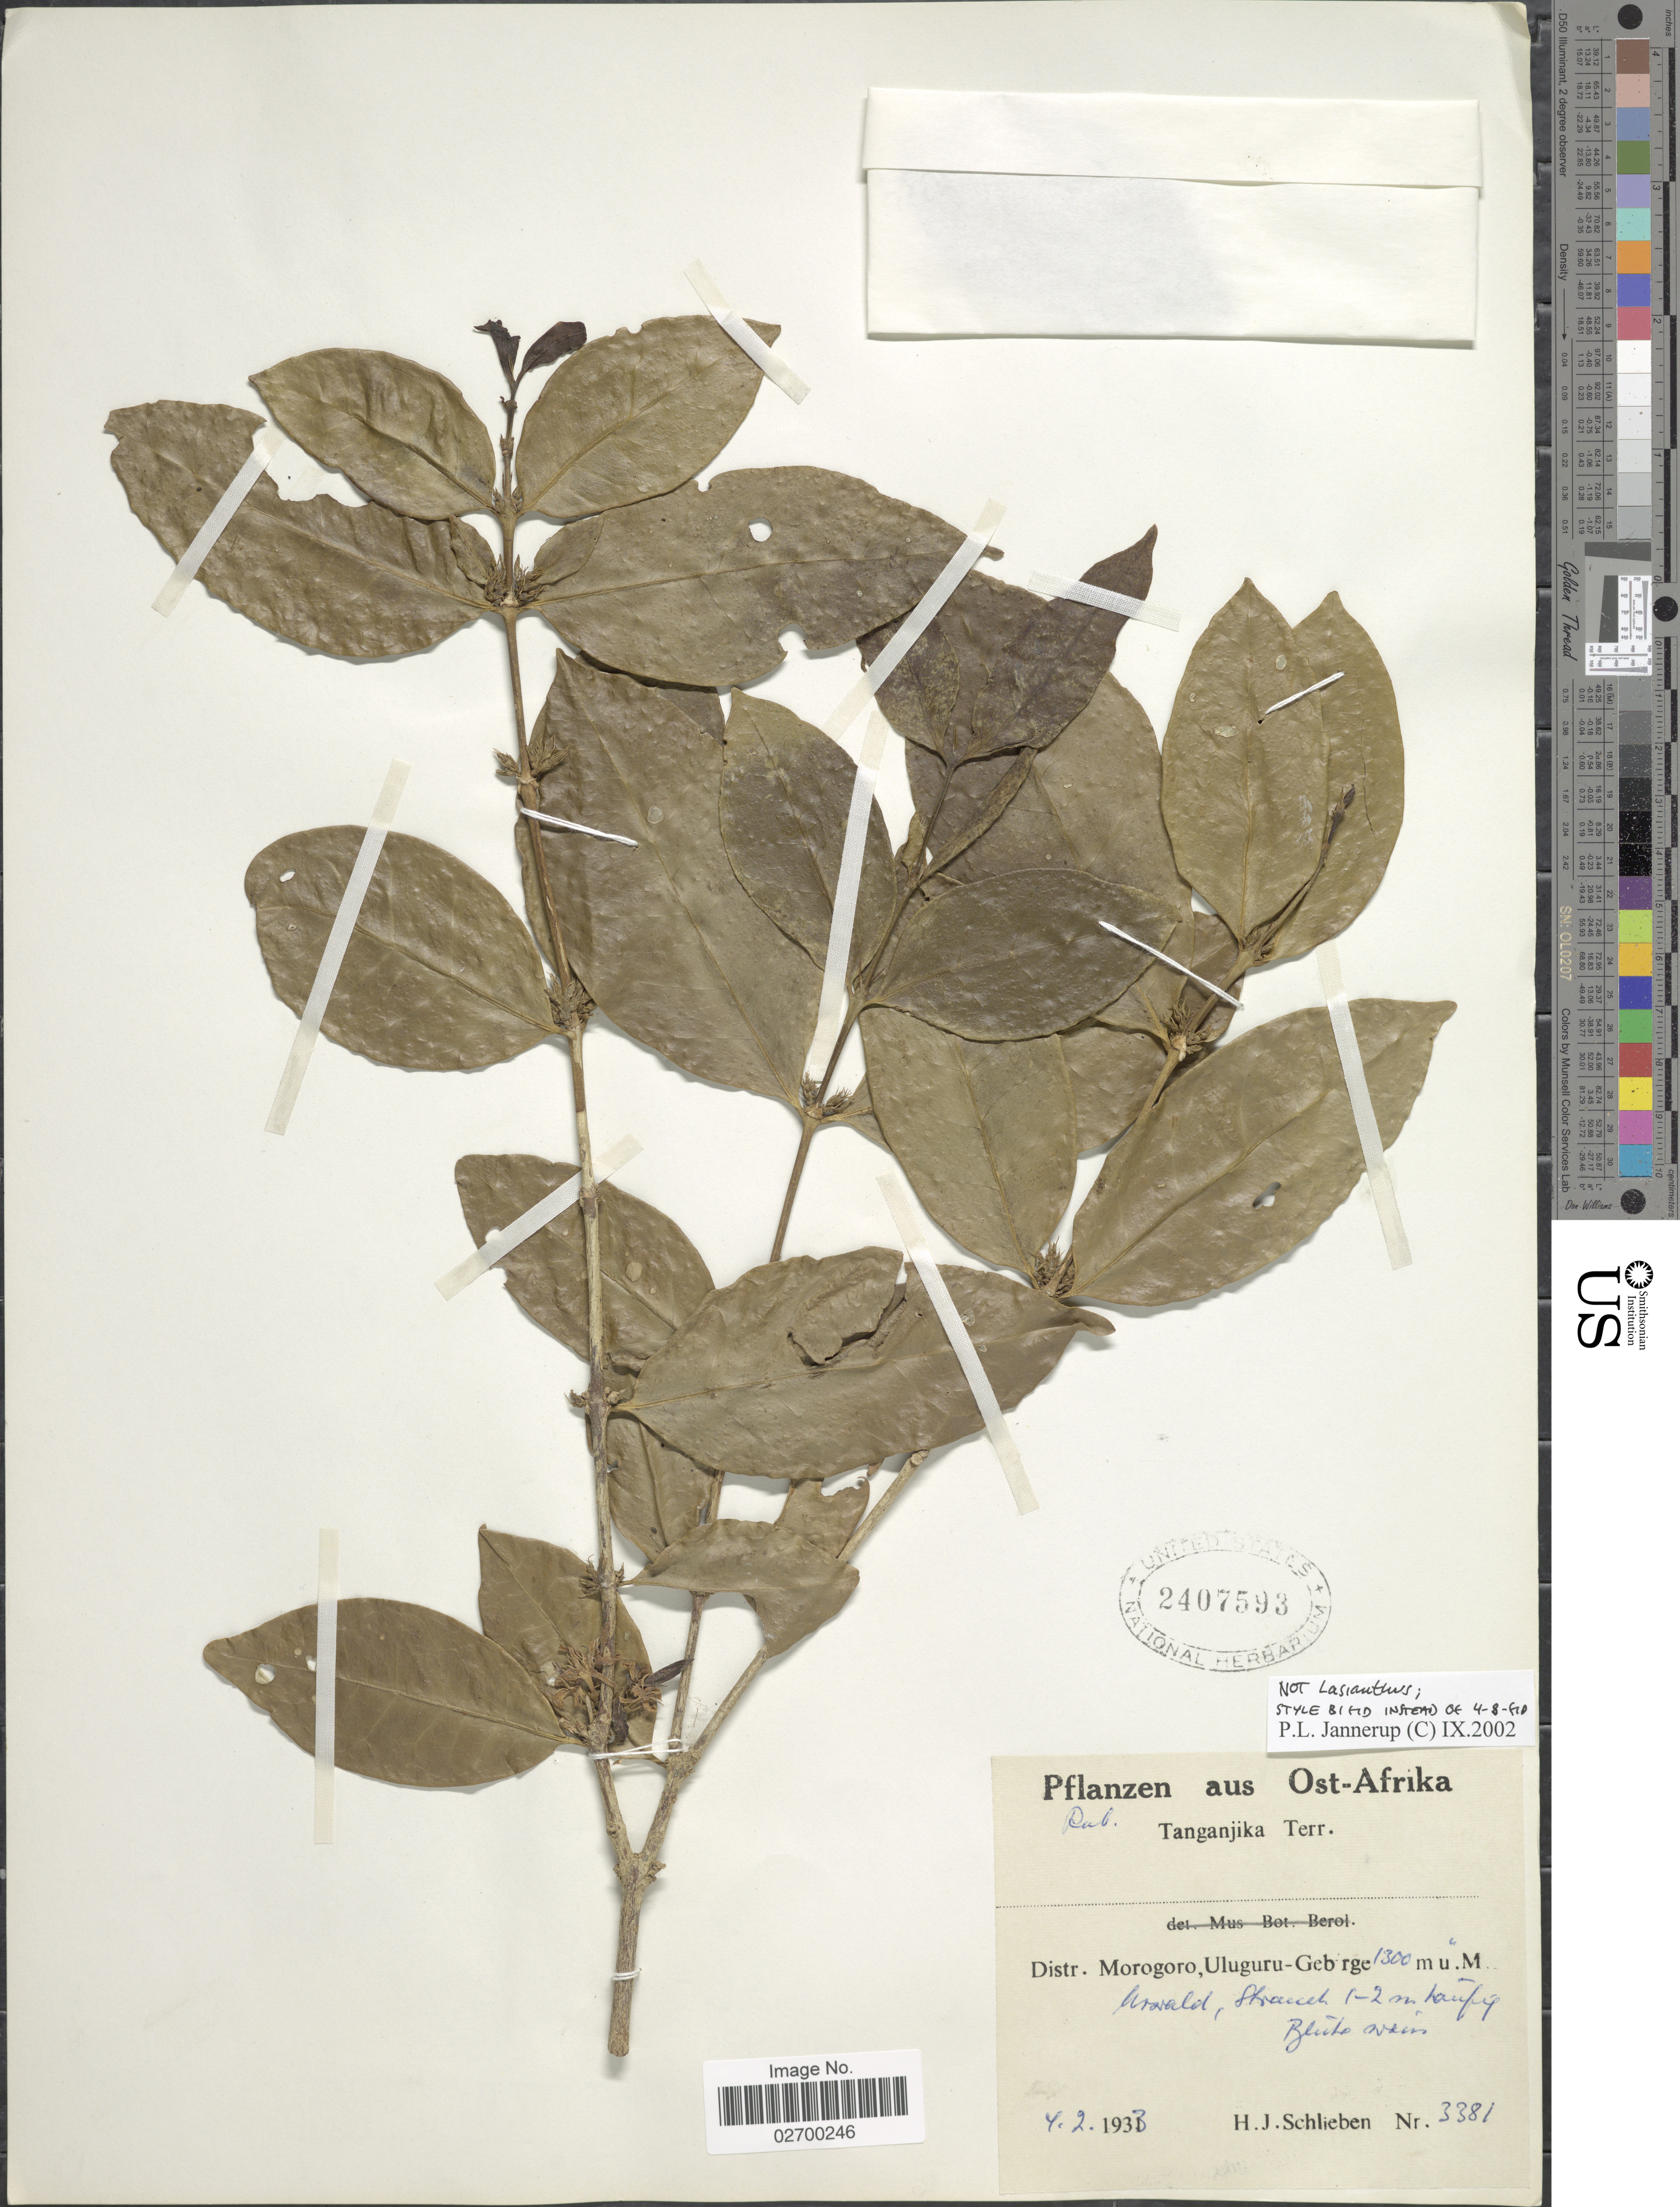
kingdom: Plantae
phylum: Tracheophyta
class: Magnoliopsida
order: Gentianales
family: Rubiaceae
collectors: H. J. Schlieben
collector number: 3381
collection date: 1933-02-04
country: Tanzania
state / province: Morogoro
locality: Ost-Afrika. Tanganjika Terr. Uluguru-Gebirge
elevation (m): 1300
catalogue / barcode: US 2407593